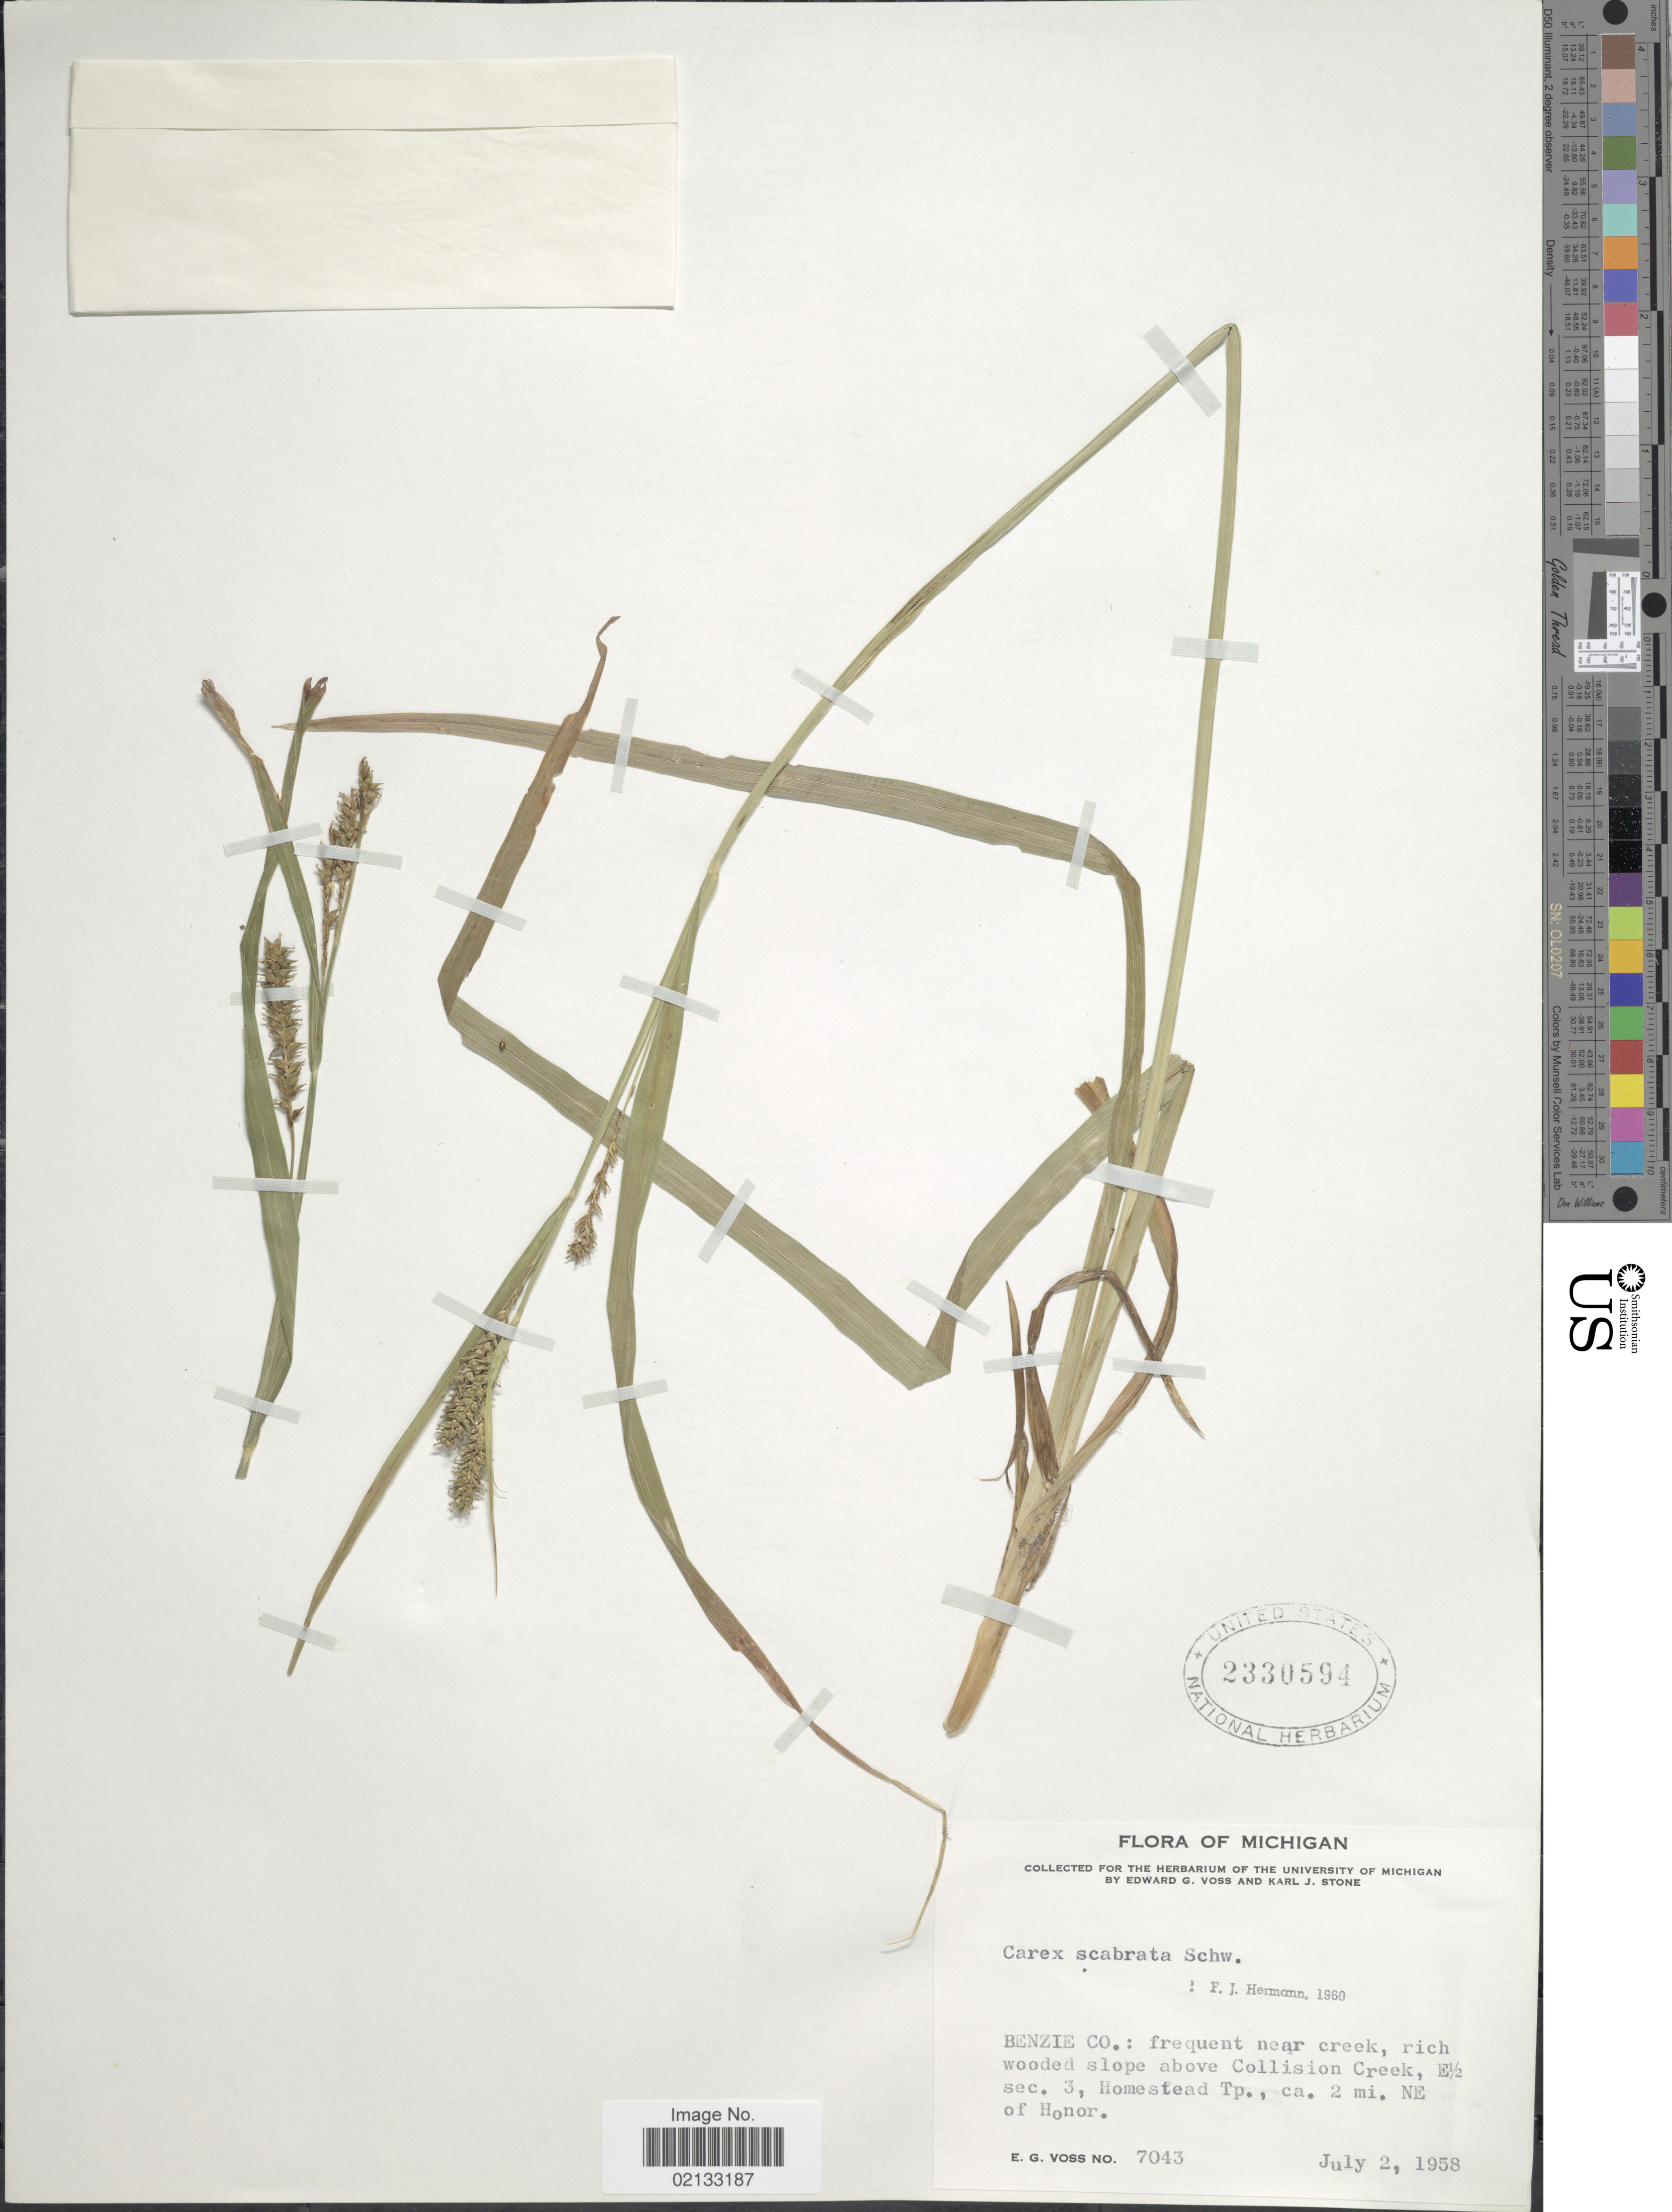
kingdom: Plantae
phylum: Tracheophyta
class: Liliopsida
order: Poales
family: Cyperaceae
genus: Carex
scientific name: Carex scabrata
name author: Schwein.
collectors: E. G. Voss & K. J. Stone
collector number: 7043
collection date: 1958-07-02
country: United States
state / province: Michigan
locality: Benzie Co.: near creek, rich wooded slope above Collison Creek, E1/2 sec. 3, Homestead Tp., ca. 2 mi. NE of Honor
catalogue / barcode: US 2330594